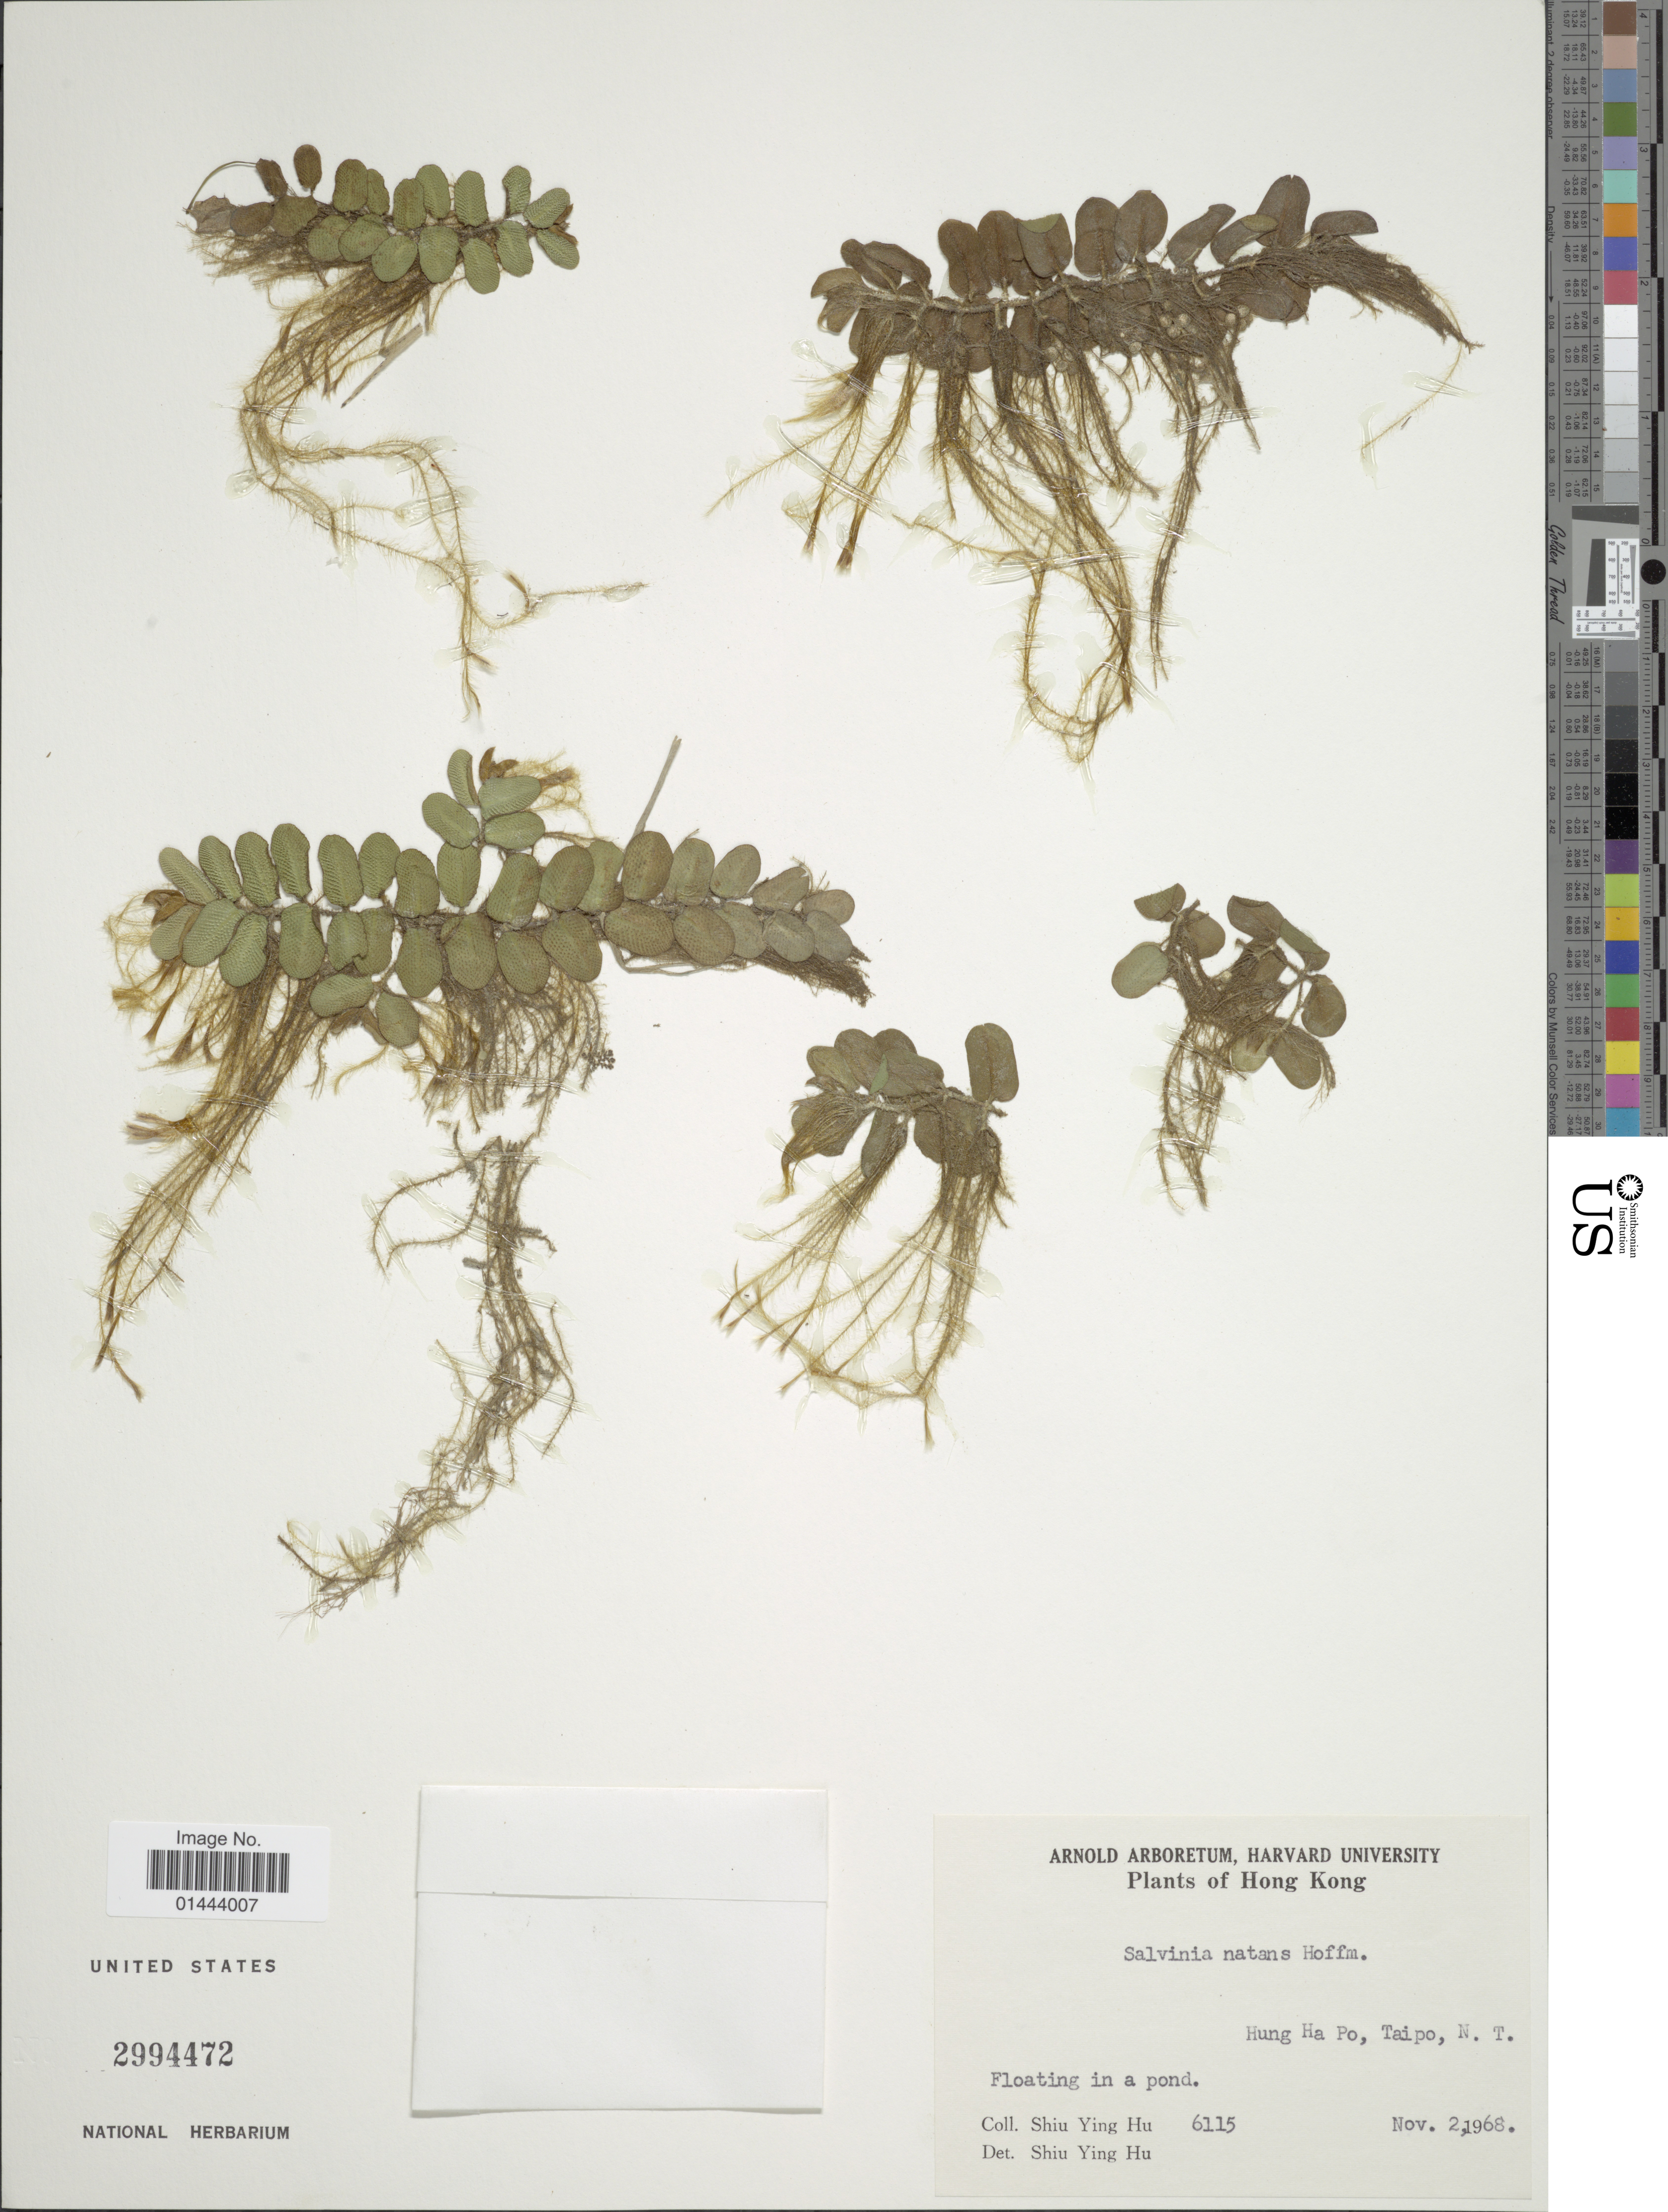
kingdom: Plantae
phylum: Tracheophyta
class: Polypodiopsida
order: Salviniales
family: Salviniaceae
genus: Salvinia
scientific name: Salvinia natans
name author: (L.) All.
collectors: S. Y. Hu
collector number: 6115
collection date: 1968-11-02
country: China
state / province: Hong Kong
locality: Hung Ha Po, Taipo, N.T.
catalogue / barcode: US 2994472